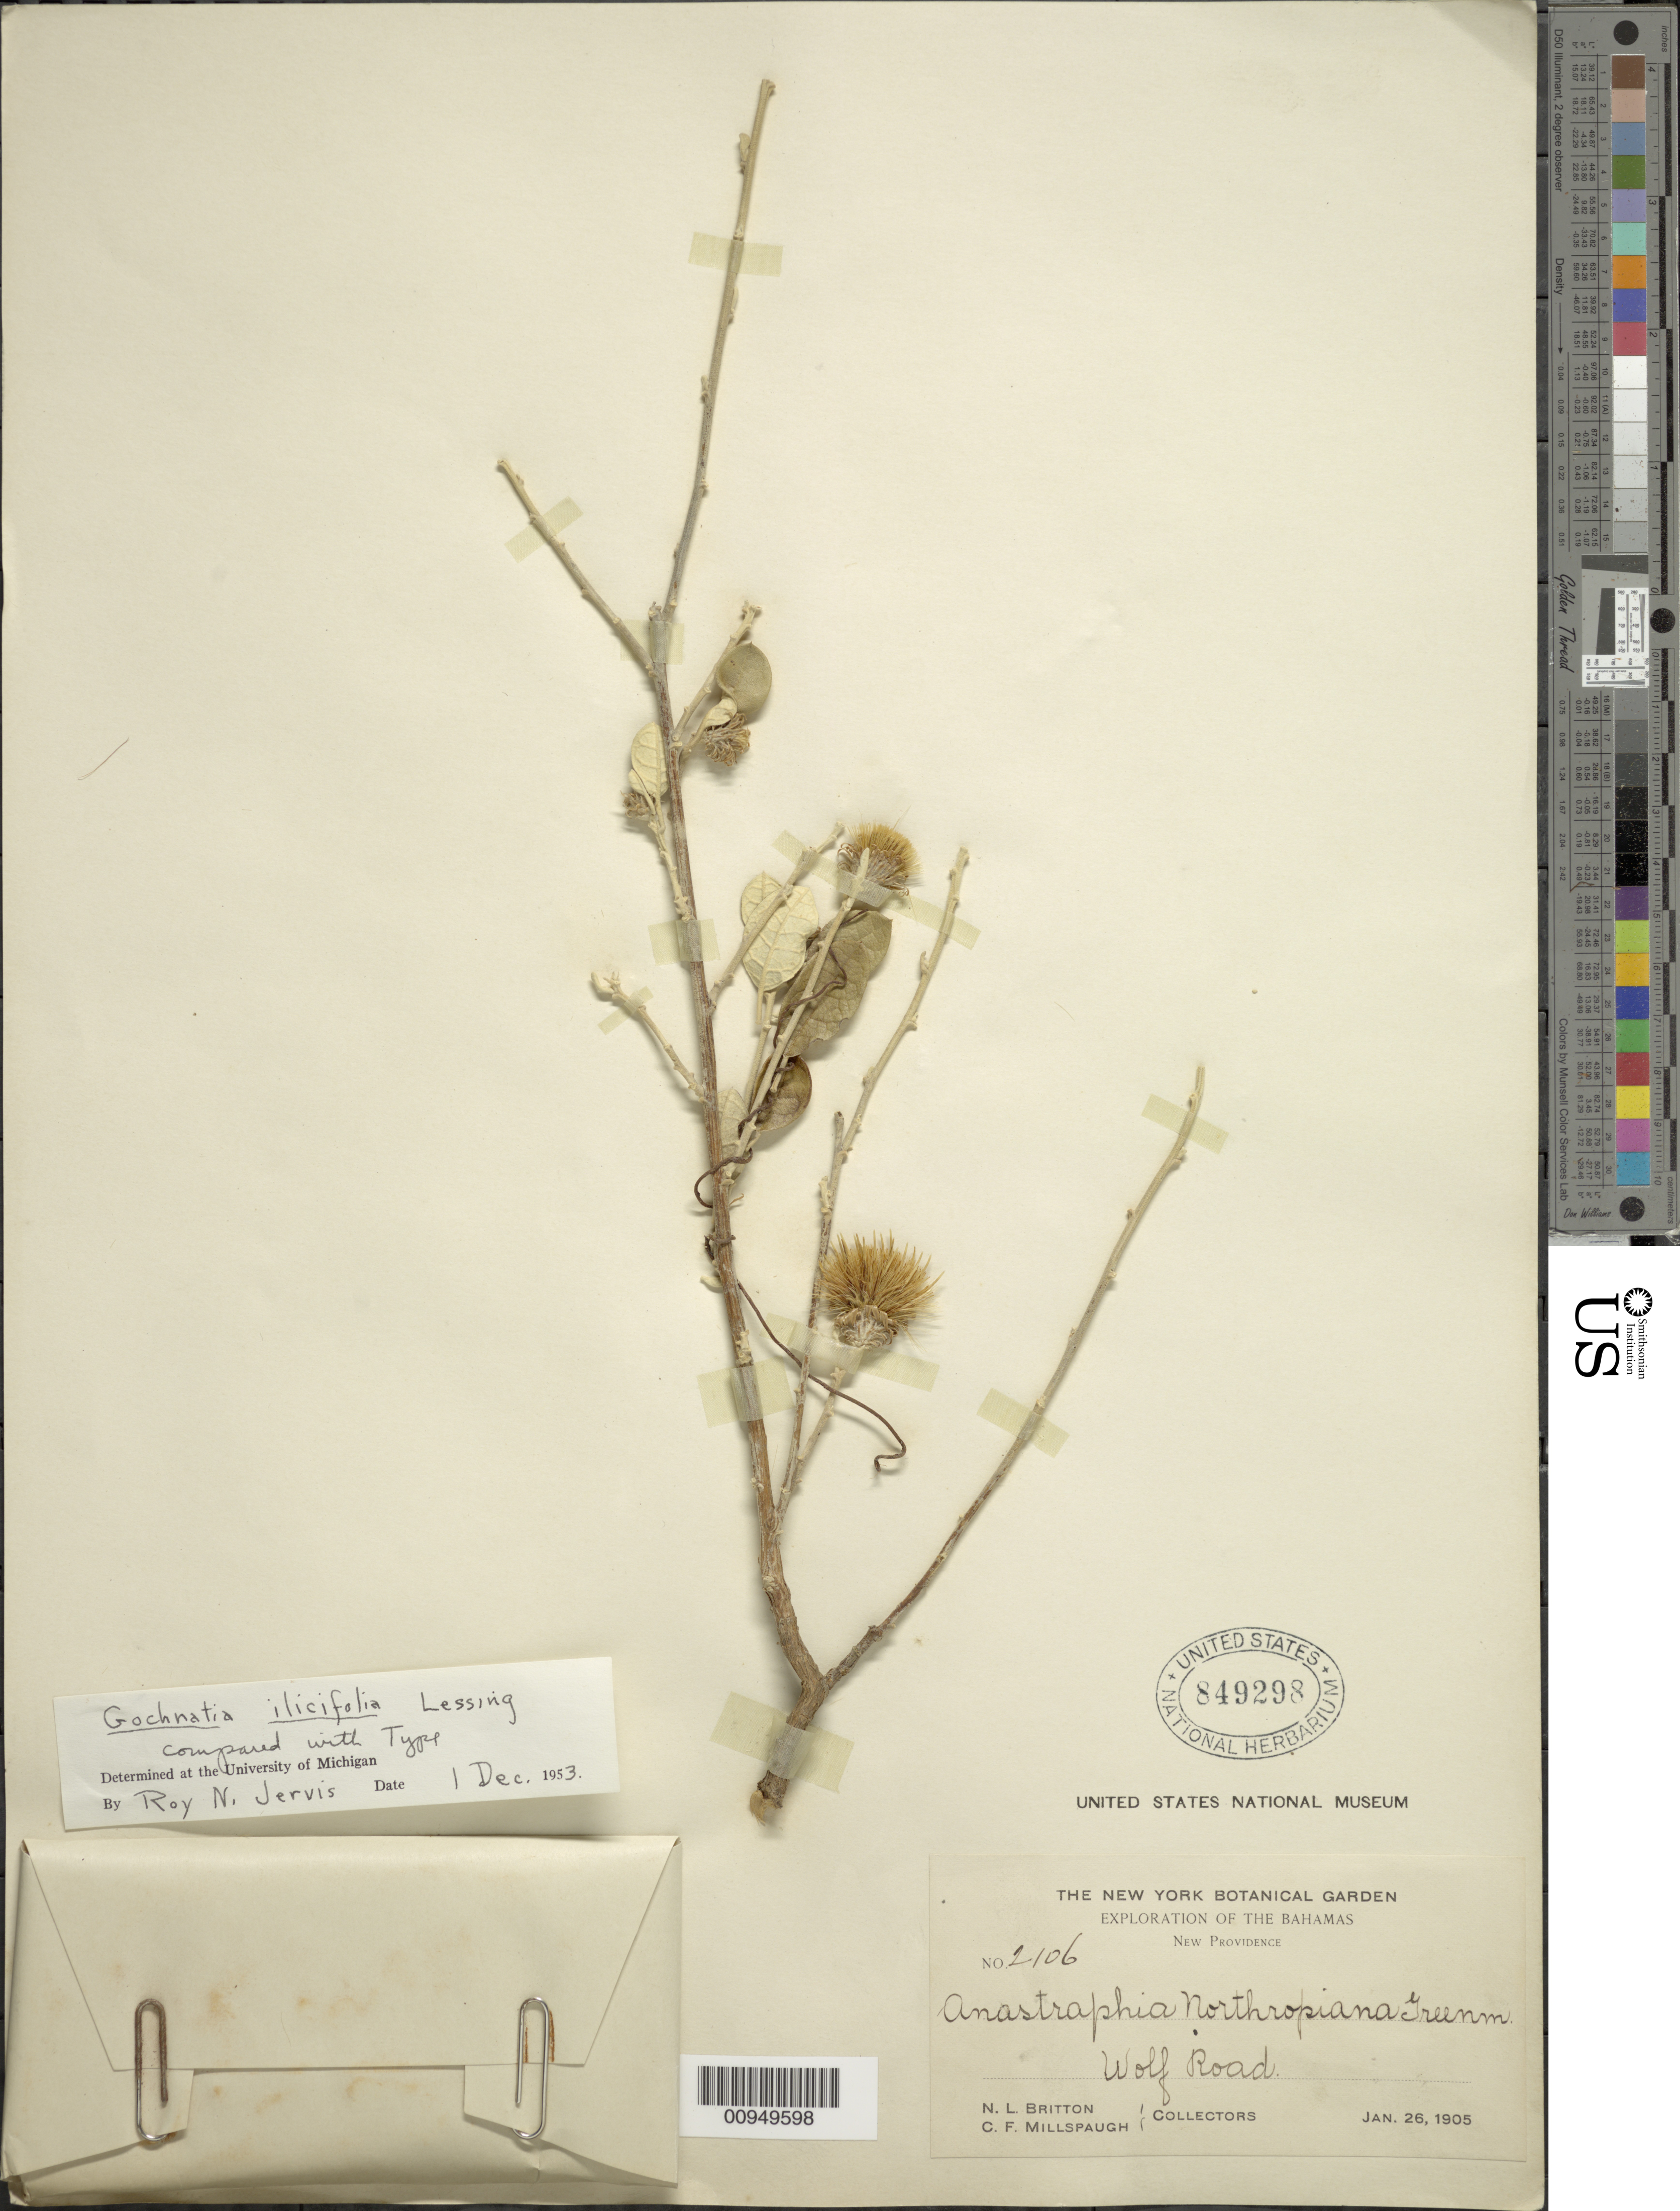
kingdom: Plantae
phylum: Tracheophyta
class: Magnoliopsida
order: Asterales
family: Asteraceae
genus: Anastraphia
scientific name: Anastraphia ilicifolia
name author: D. Don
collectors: N. Britton & C. F. Millspaugh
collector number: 2106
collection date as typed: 26 Jan 1905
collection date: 1905-01-26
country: Bahamas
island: New Providence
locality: Wolf Road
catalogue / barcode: US 849298